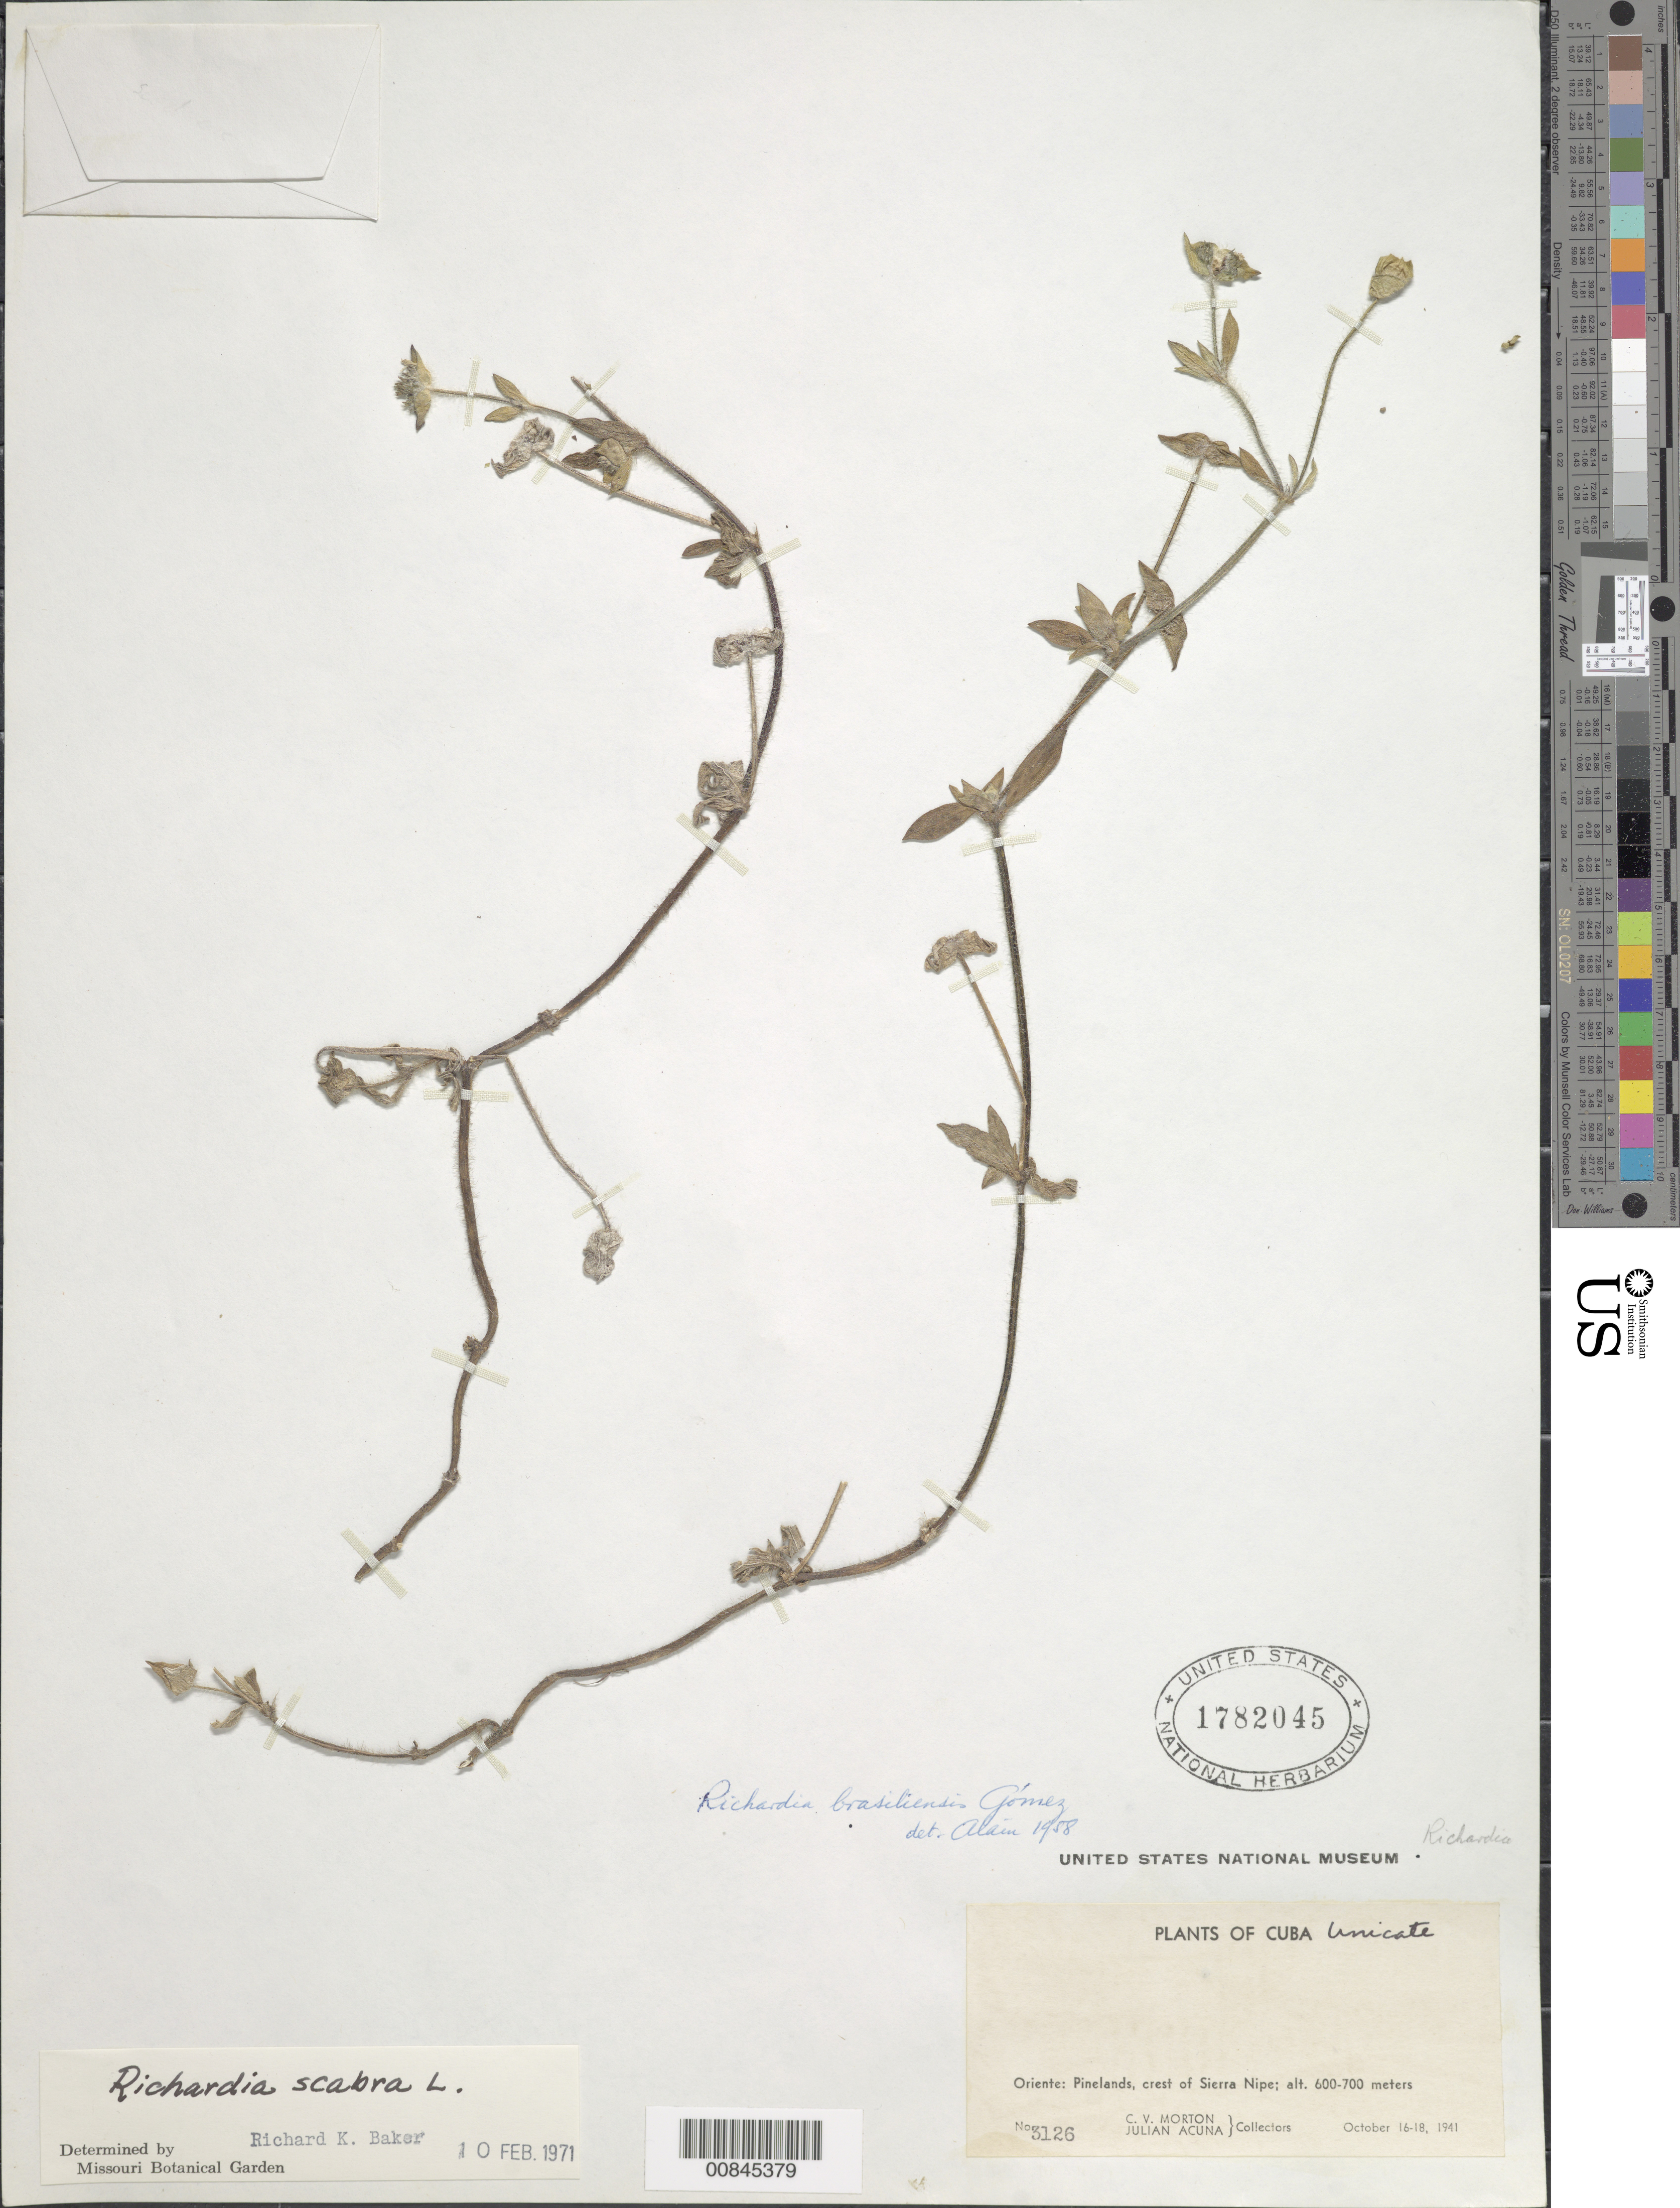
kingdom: Plantae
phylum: Tracheophyta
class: Magnoliopsida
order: Gentianales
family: Rubiaceae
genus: Richardia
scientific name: Richardia scabra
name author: L.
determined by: Baker, R. K.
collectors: C. V. Morton & J. Acuña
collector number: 3126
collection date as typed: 16 Oct 1941 to 18 Oct 1941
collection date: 1941-10-16/1941-10-18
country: Cuba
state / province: Oriente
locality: Crest of Sierra Nipe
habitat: Pinelands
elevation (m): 600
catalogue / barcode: US 1782045